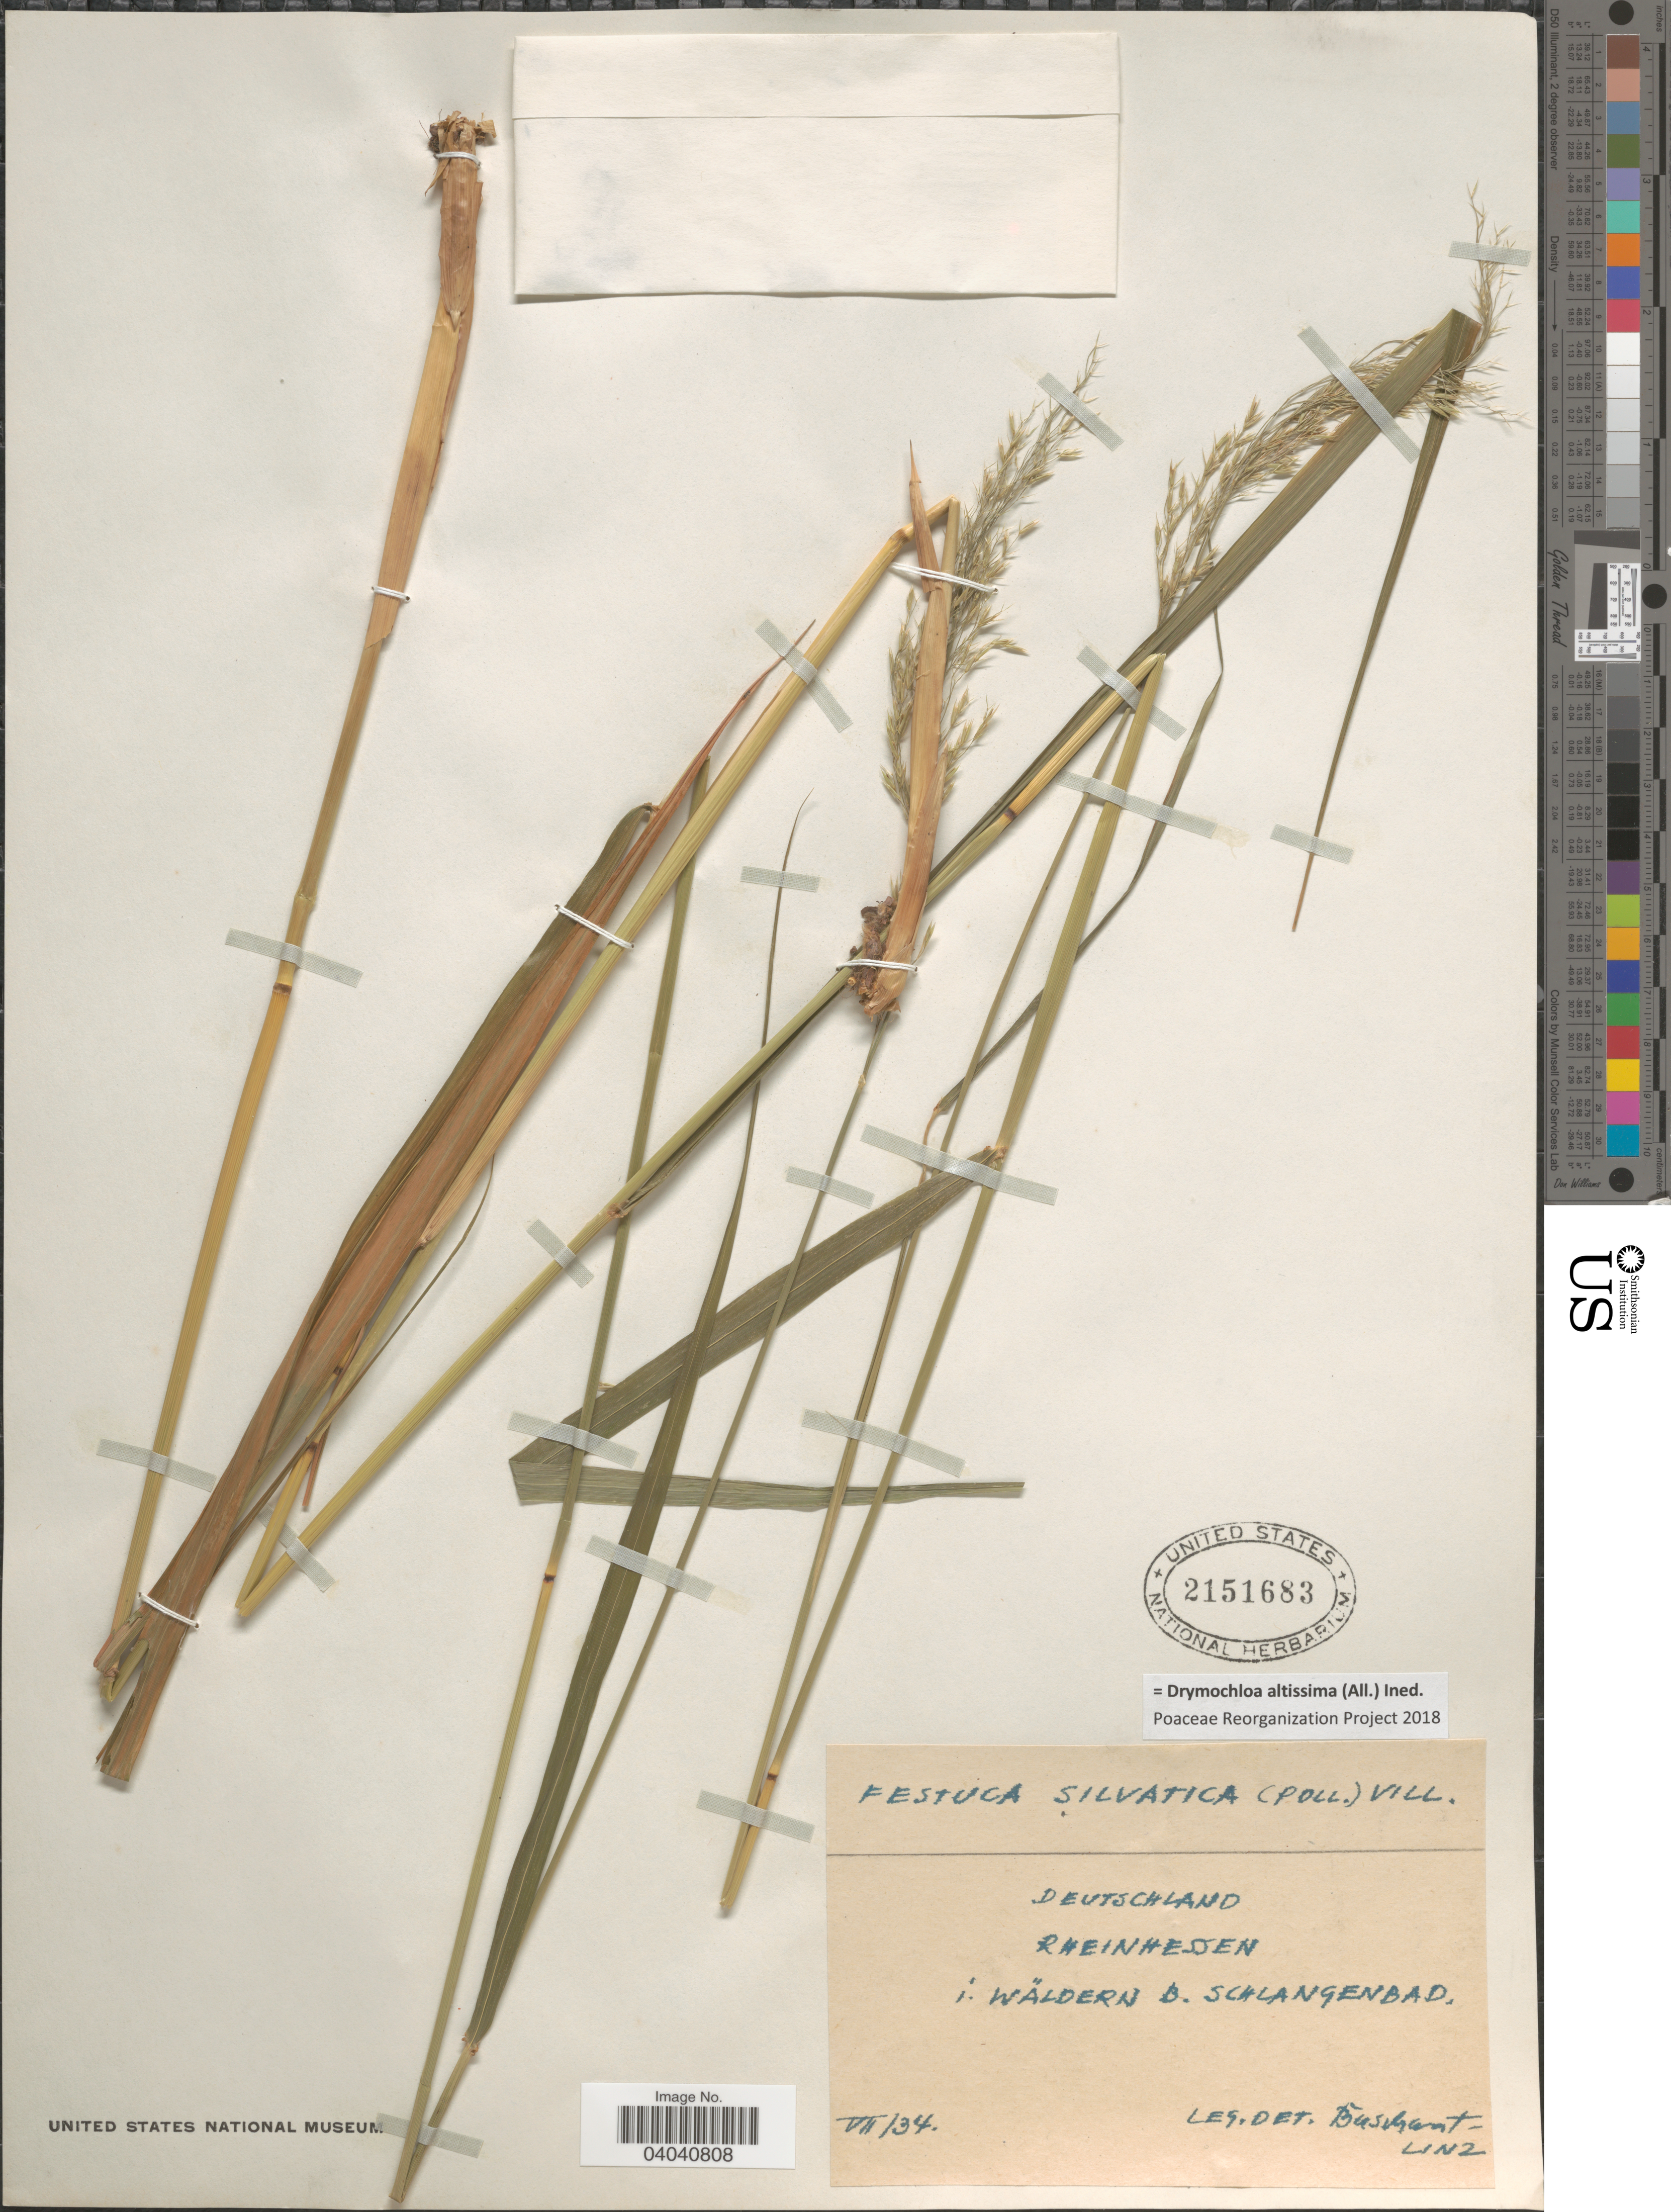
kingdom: Plantae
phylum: Tracheophyta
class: Liliopsida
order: Poales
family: Poaceae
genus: Drymochloa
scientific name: Drymochloa altissima (All.) ined.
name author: (All.)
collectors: Buschant & Linz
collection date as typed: Transcribed d/m/y: /7/34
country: Germany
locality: Deutschland. Rheinhessen i. Wäldern B. Schlangenbad.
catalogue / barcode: US 2151683